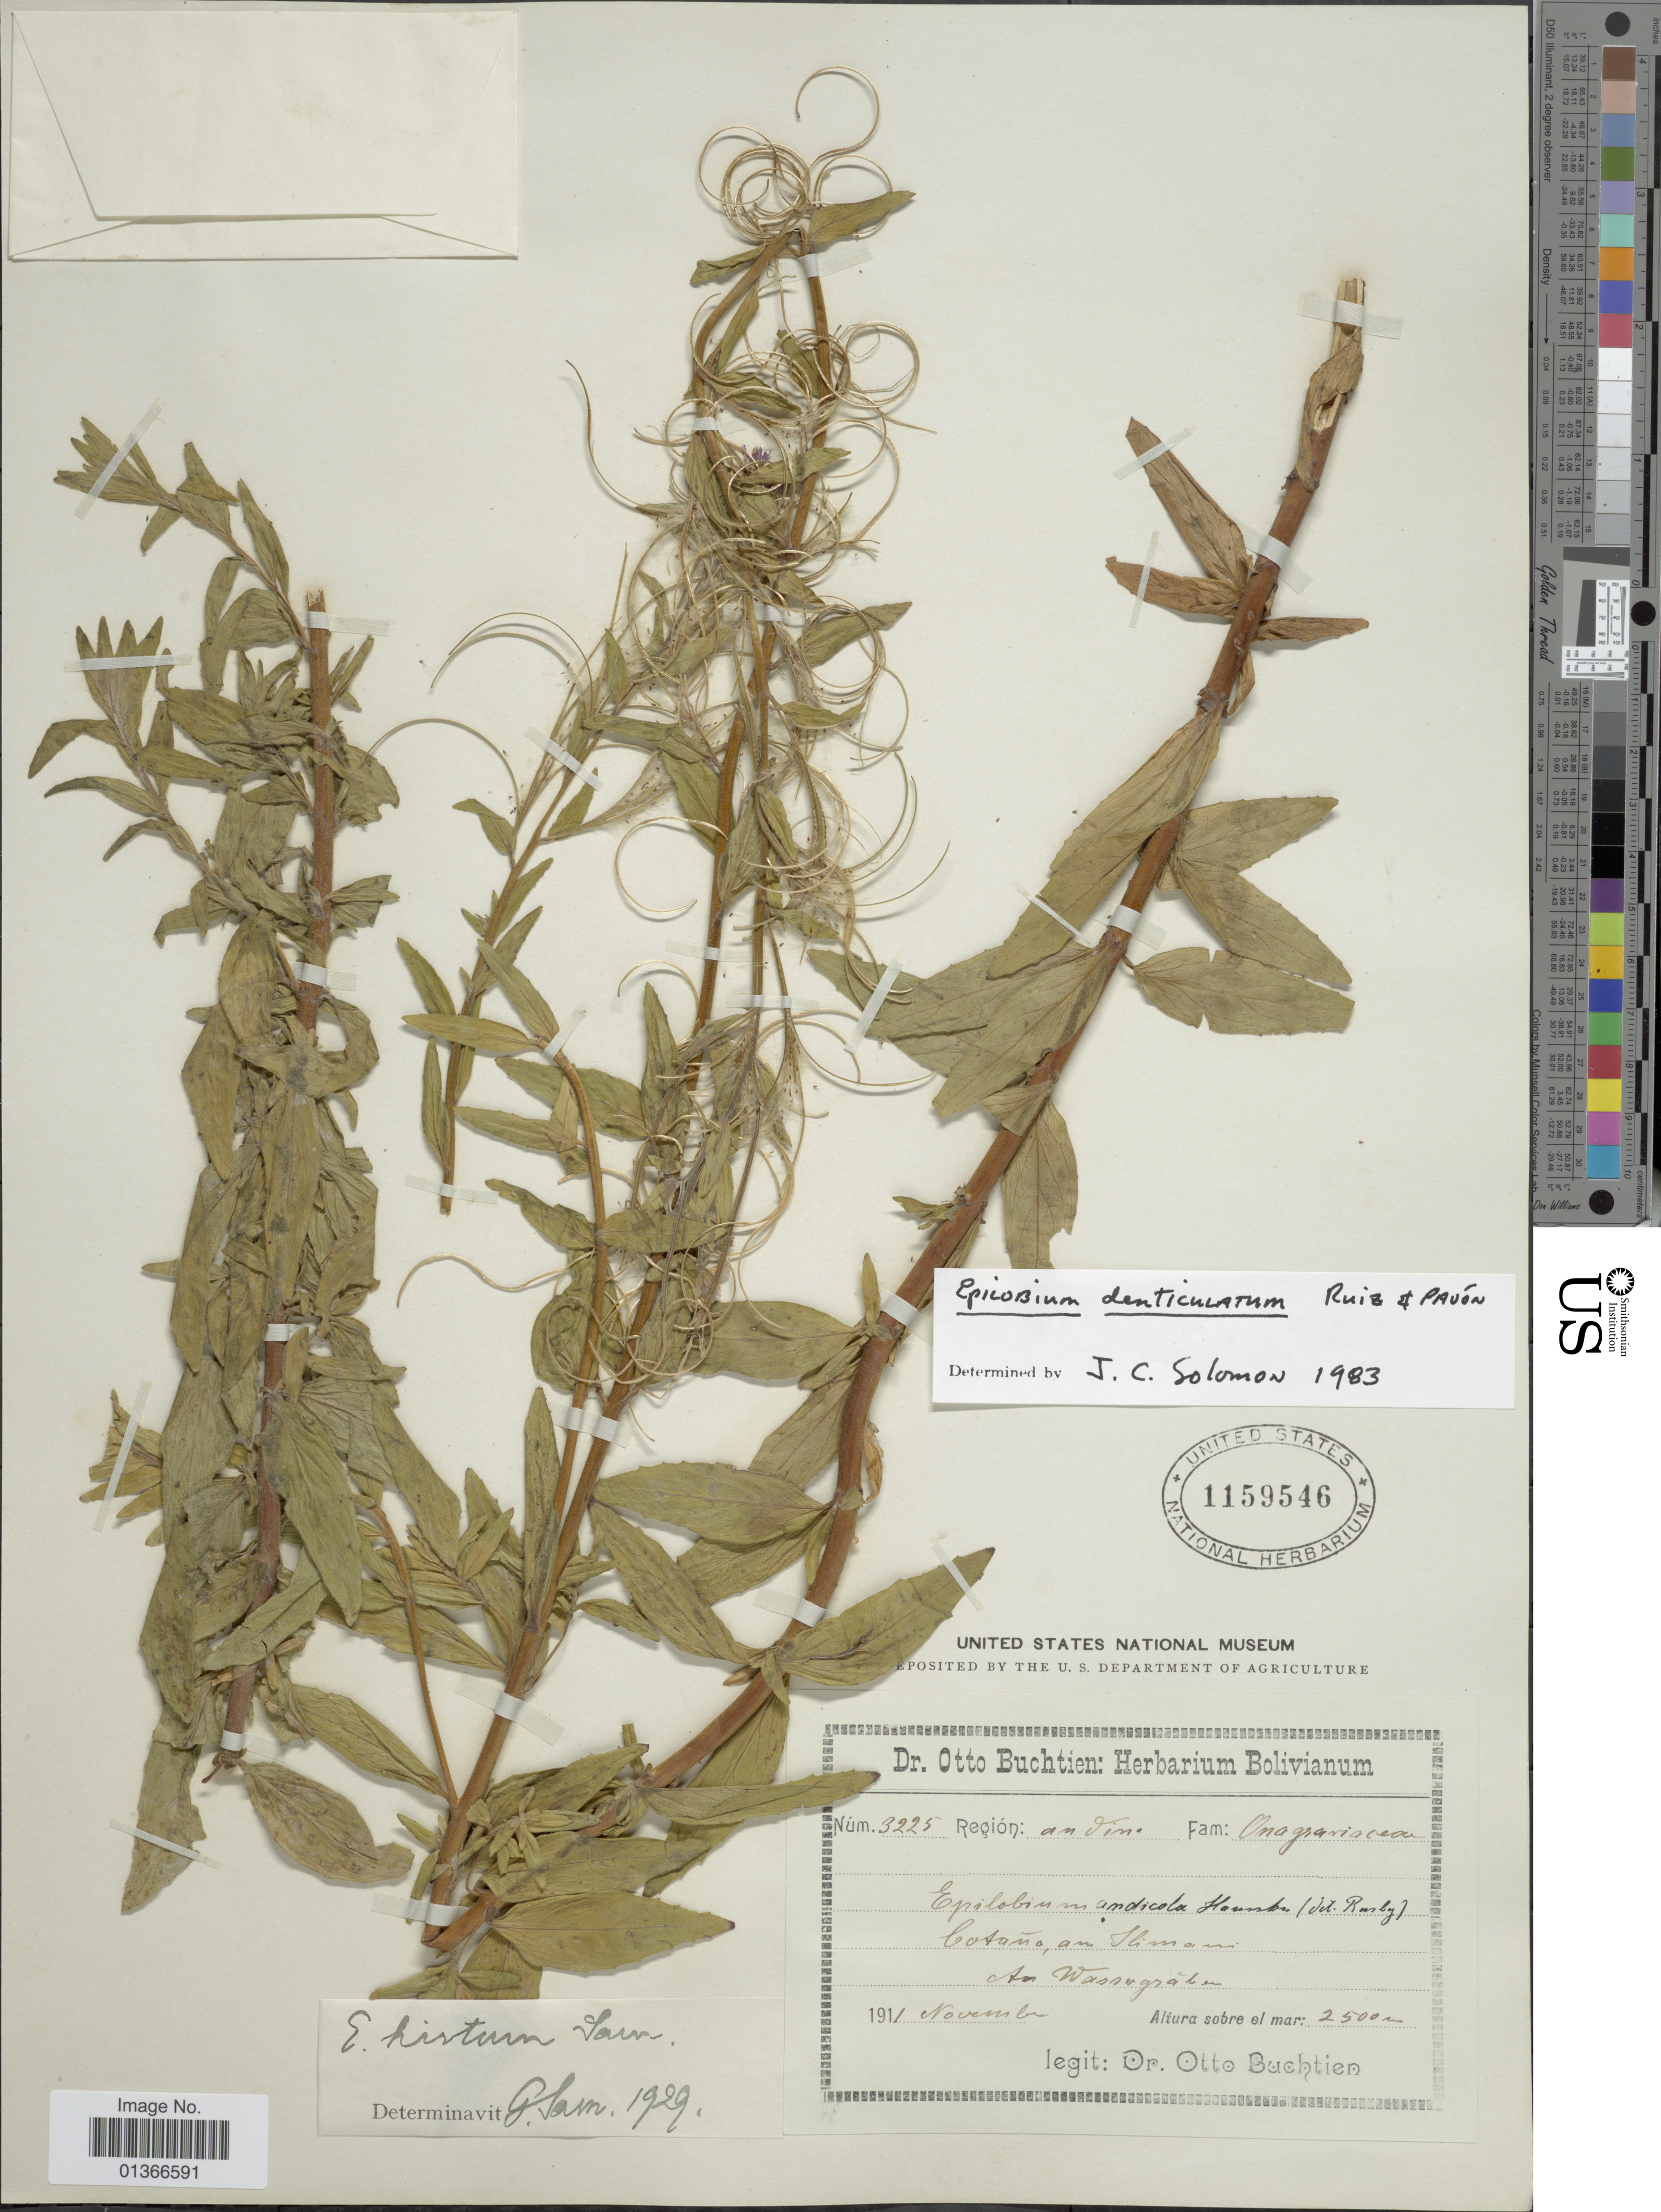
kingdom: Plantae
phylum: Tracheophyta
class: Magnoliopsida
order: Myrtales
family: Onagraceae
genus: Epilobium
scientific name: Epilobium denticulatum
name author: Ruiz & Pav.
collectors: O. Buchtien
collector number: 3225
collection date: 1911-11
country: Bolivia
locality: Cotaña, am Ilimani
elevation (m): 2500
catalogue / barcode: US 1159546